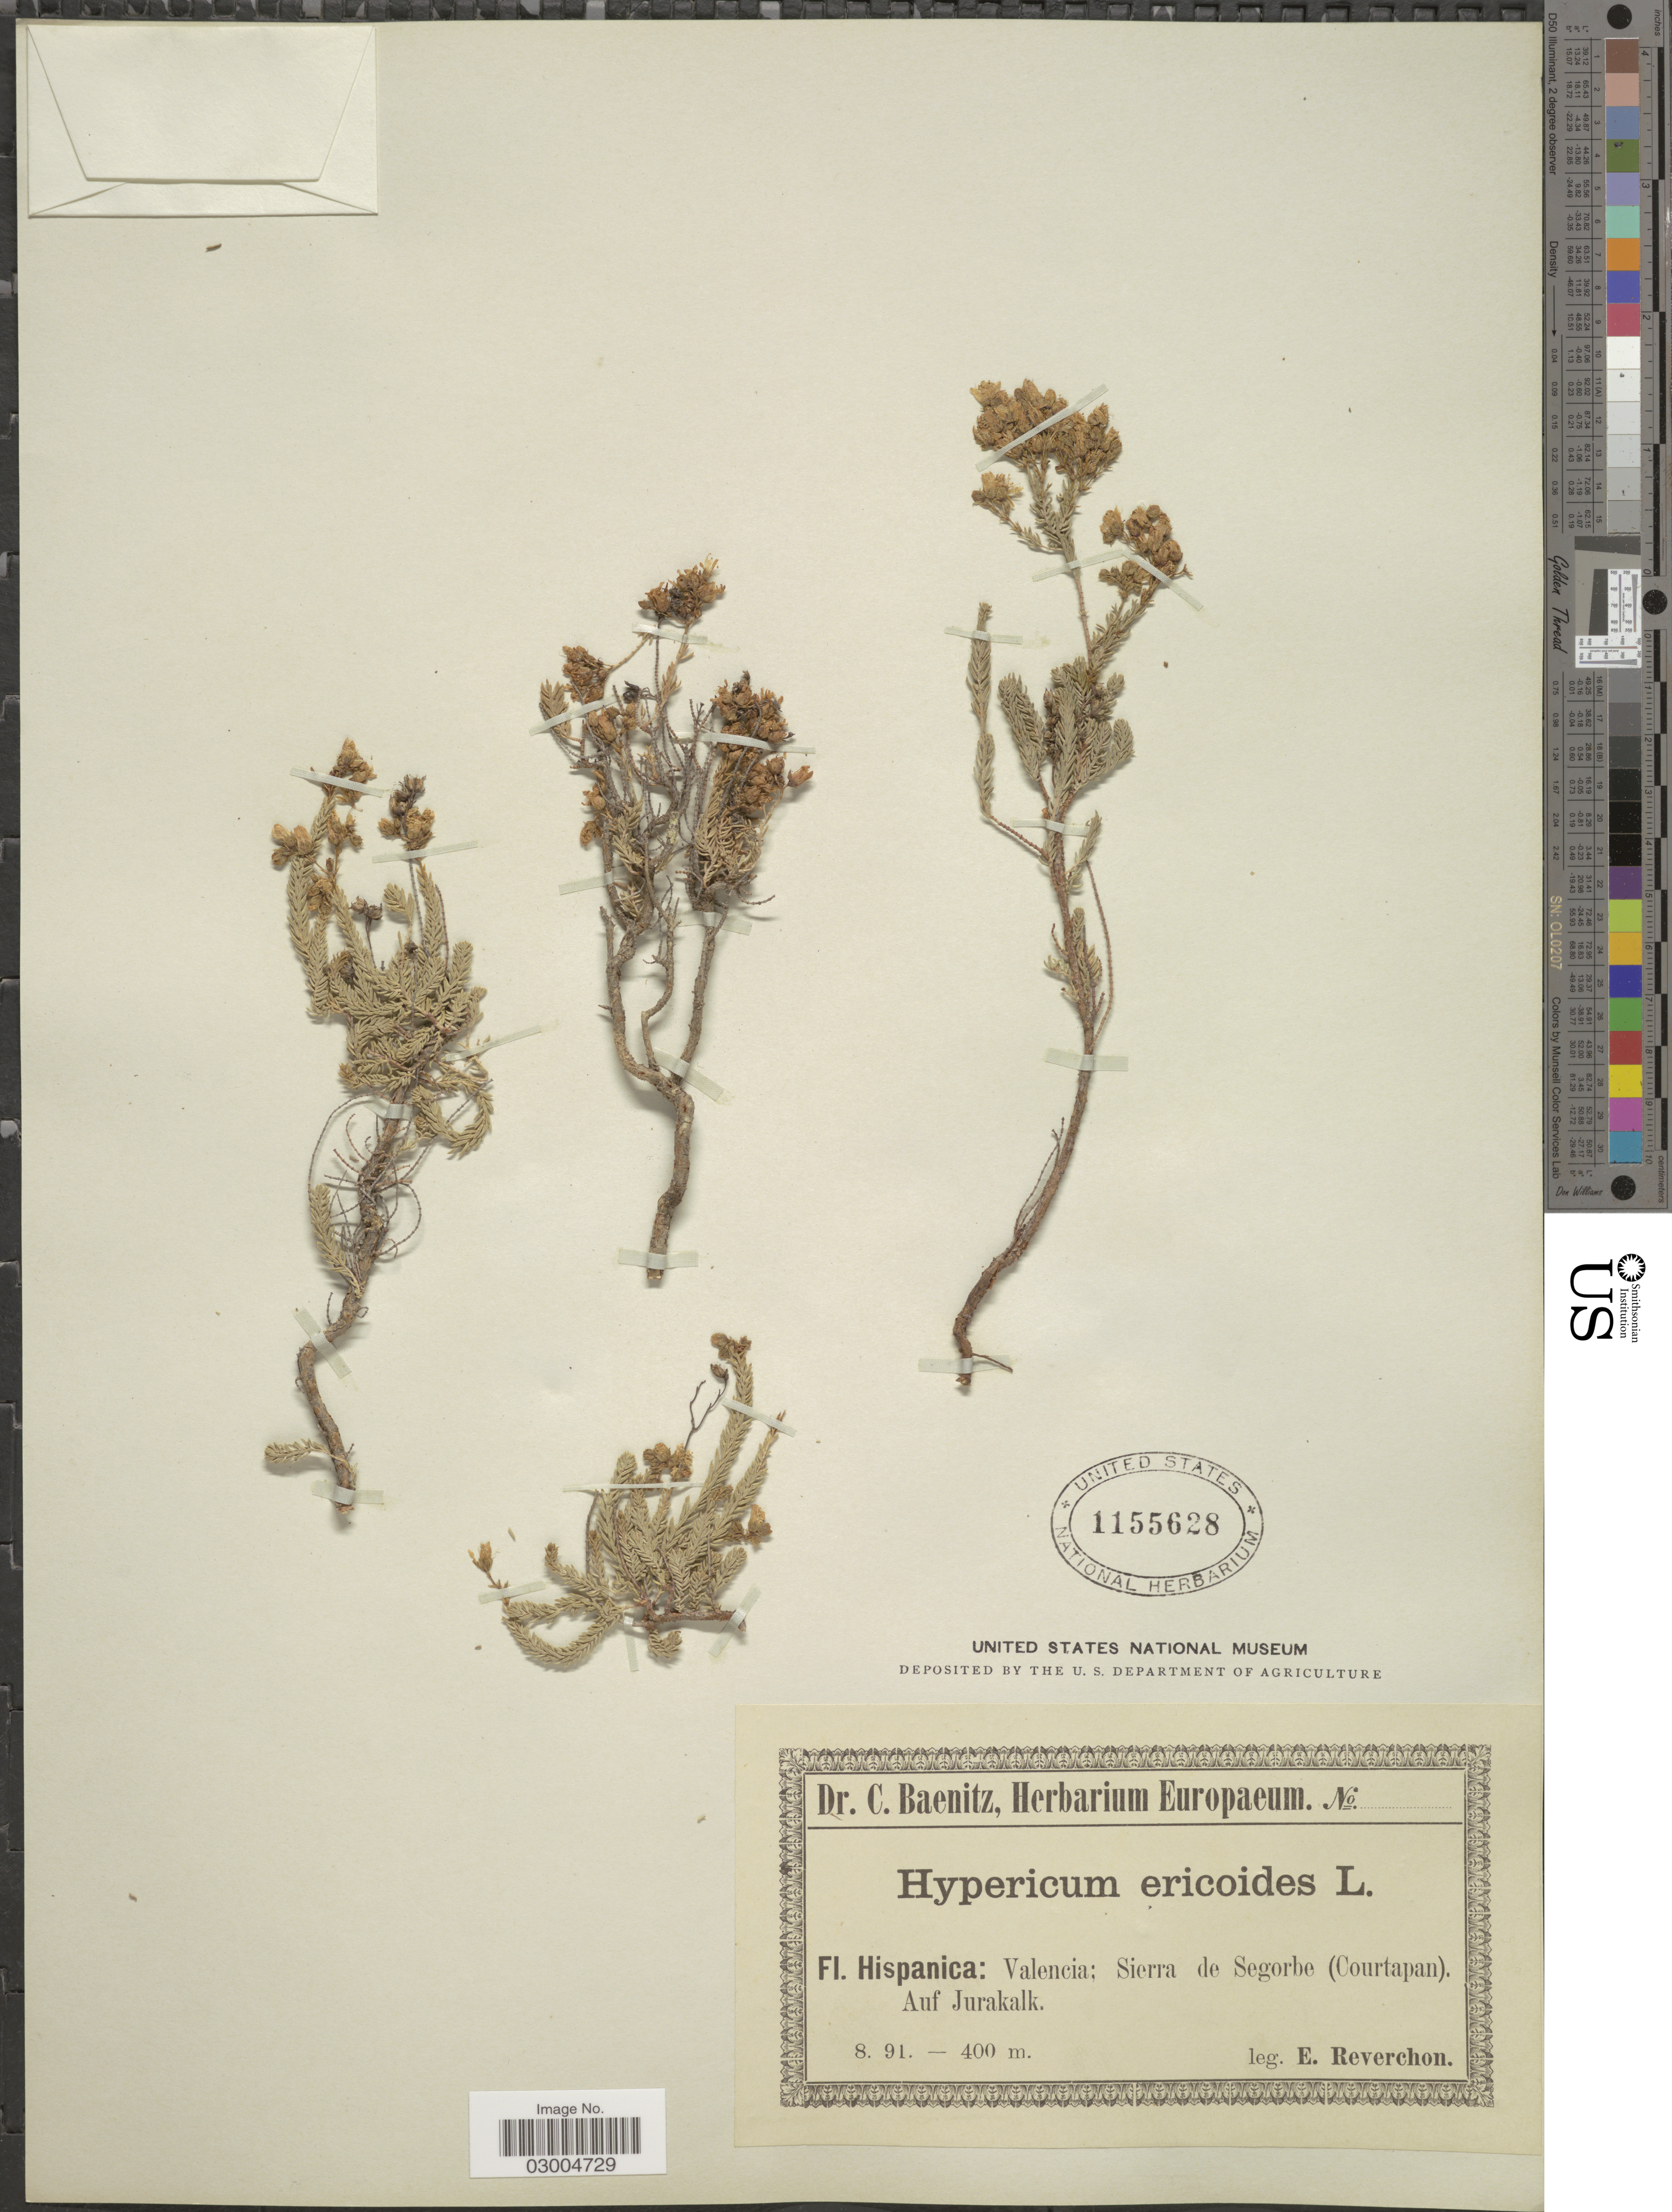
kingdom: Plantae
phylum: Tracheophyta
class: Magnoliopsida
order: Malpighiales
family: Hypericaceae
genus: Hypericum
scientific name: Hypericum ericoides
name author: Arechav.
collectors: E. Reverchon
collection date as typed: Transcribed d/m/y: /8/91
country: Spain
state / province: Valenciana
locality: Hispanica: Valencia; Sierra de Segorbe (Courtapan). Auf Jurakalk.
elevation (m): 400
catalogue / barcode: US 1155628